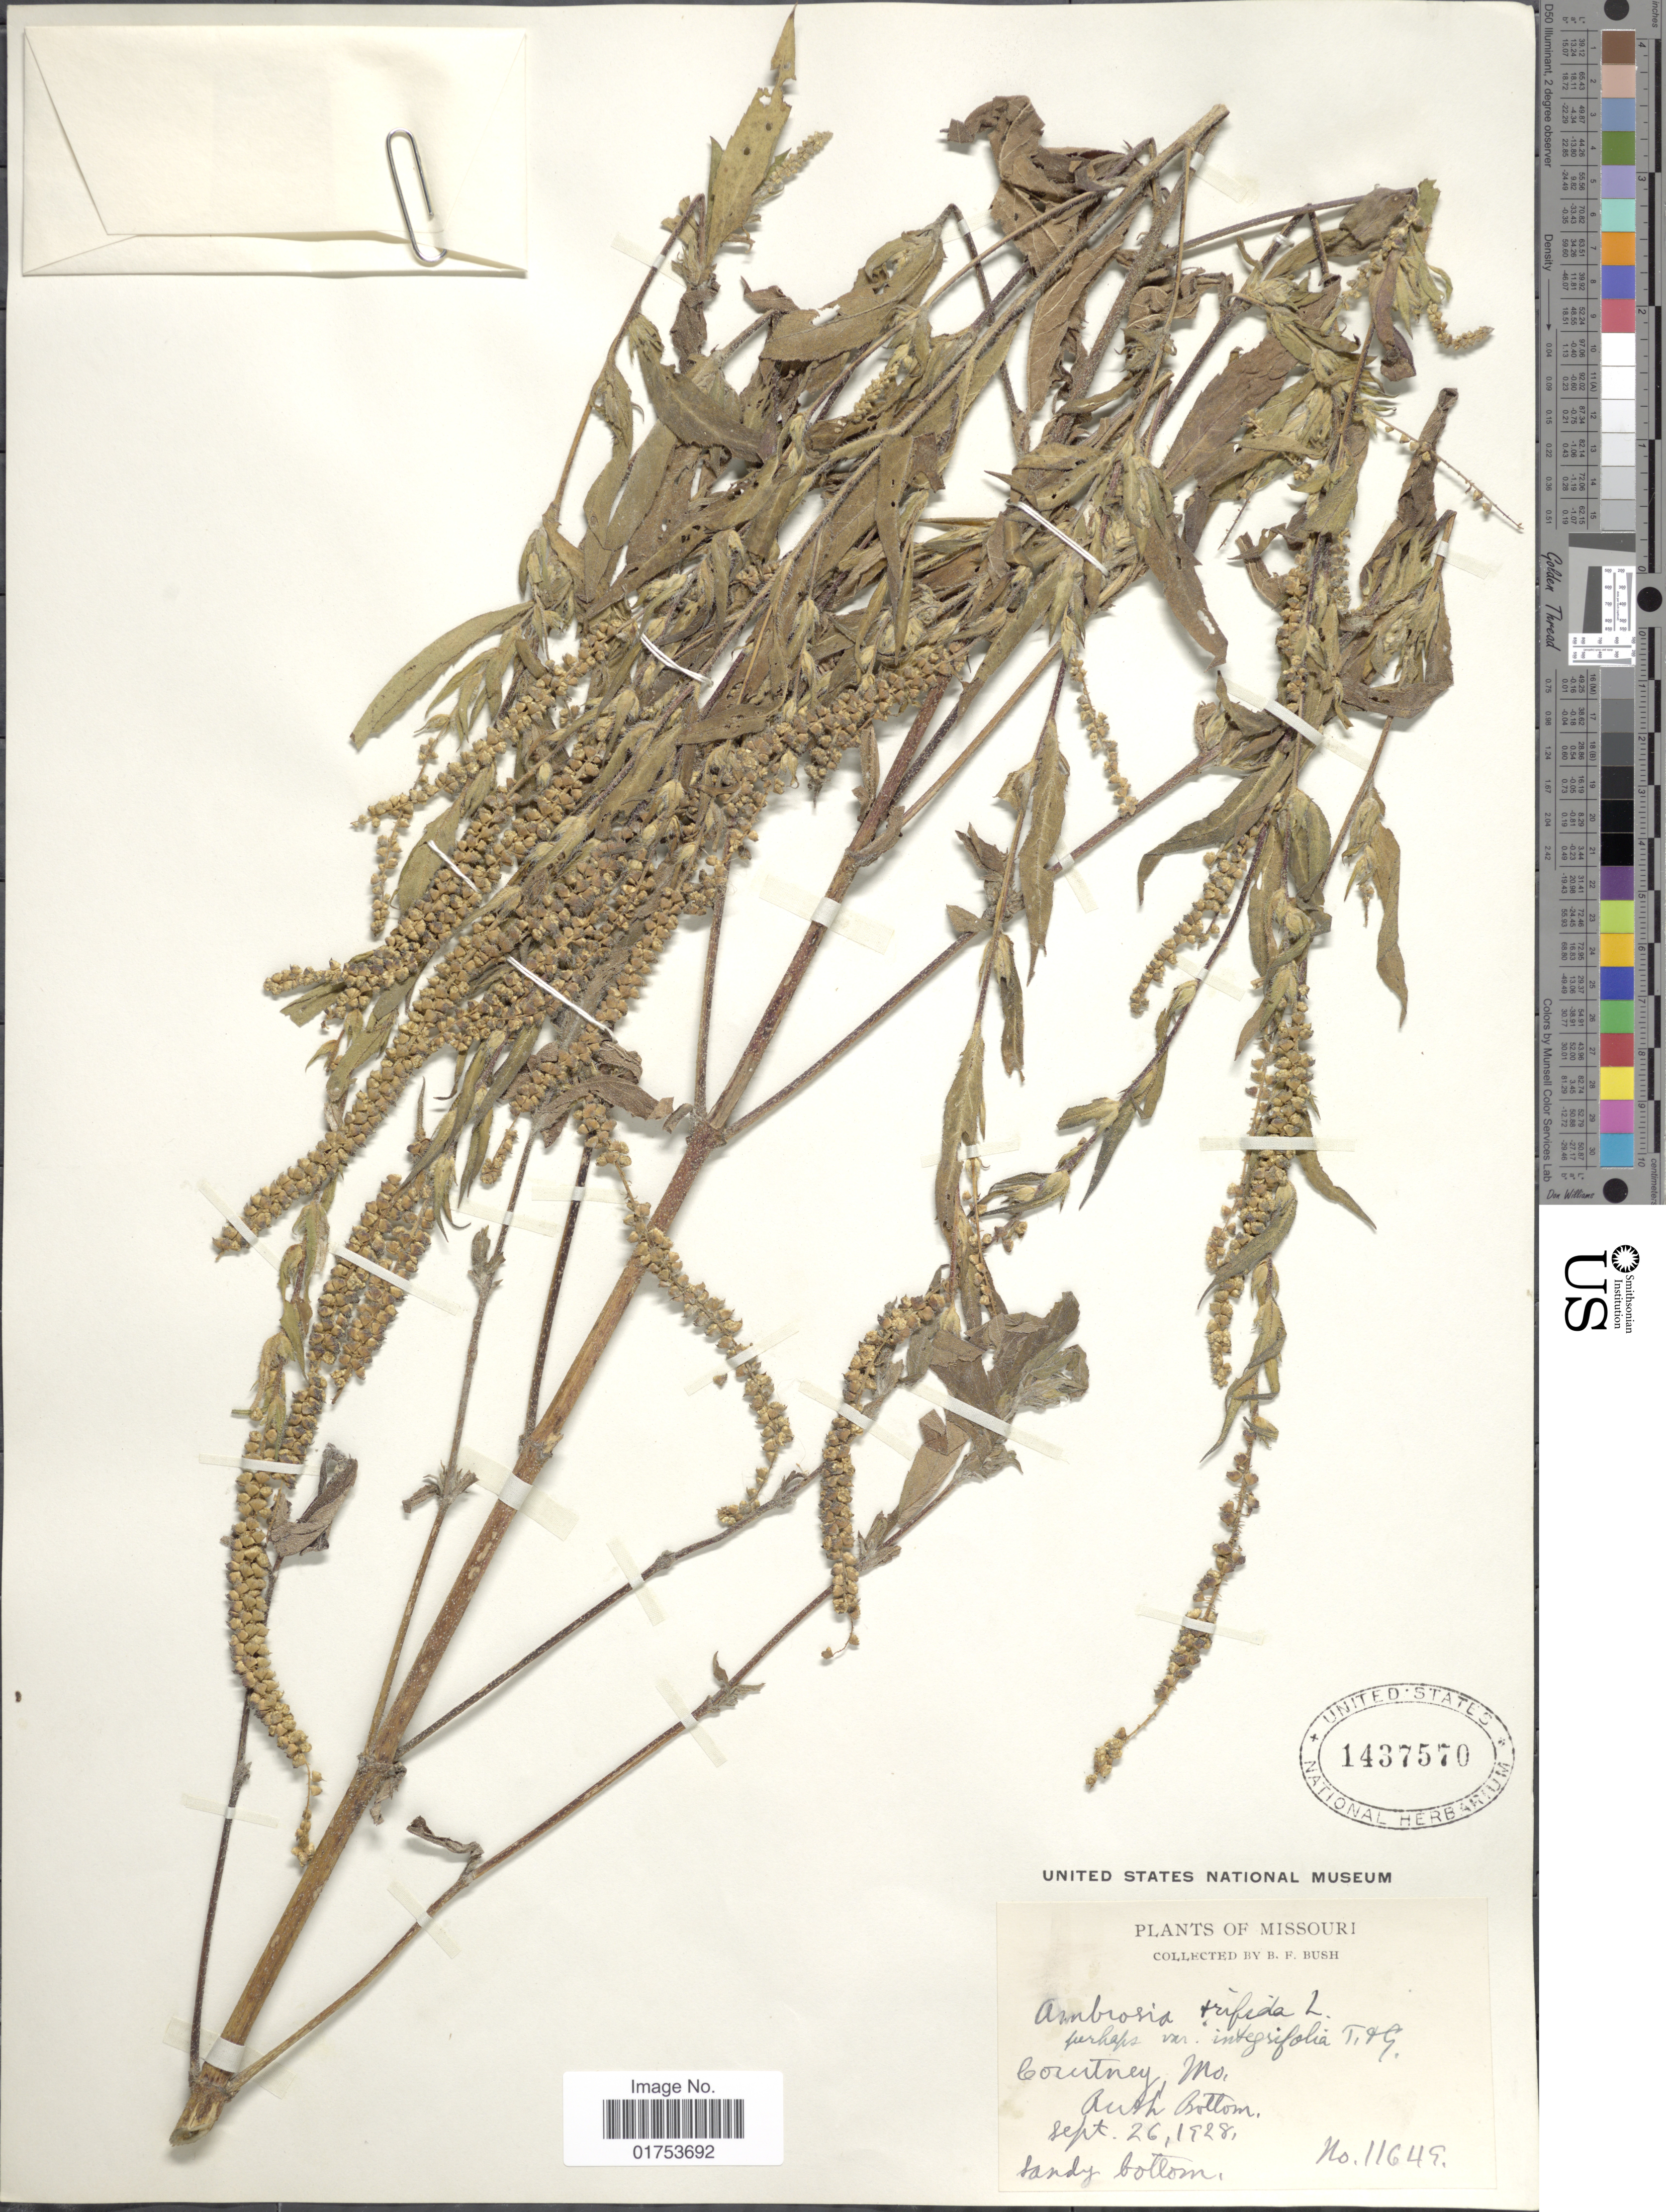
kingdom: Plantae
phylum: Tracheophyta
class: Magnoliopsida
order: Asterales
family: Asteraceae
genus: Ambrosia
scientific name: Ambrosia trifida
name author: L.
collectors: B. F. Bush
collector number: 11649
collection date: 1928-09-26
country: United States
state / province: Missouri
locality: Courtney, Mo.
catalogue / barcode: US 1437570